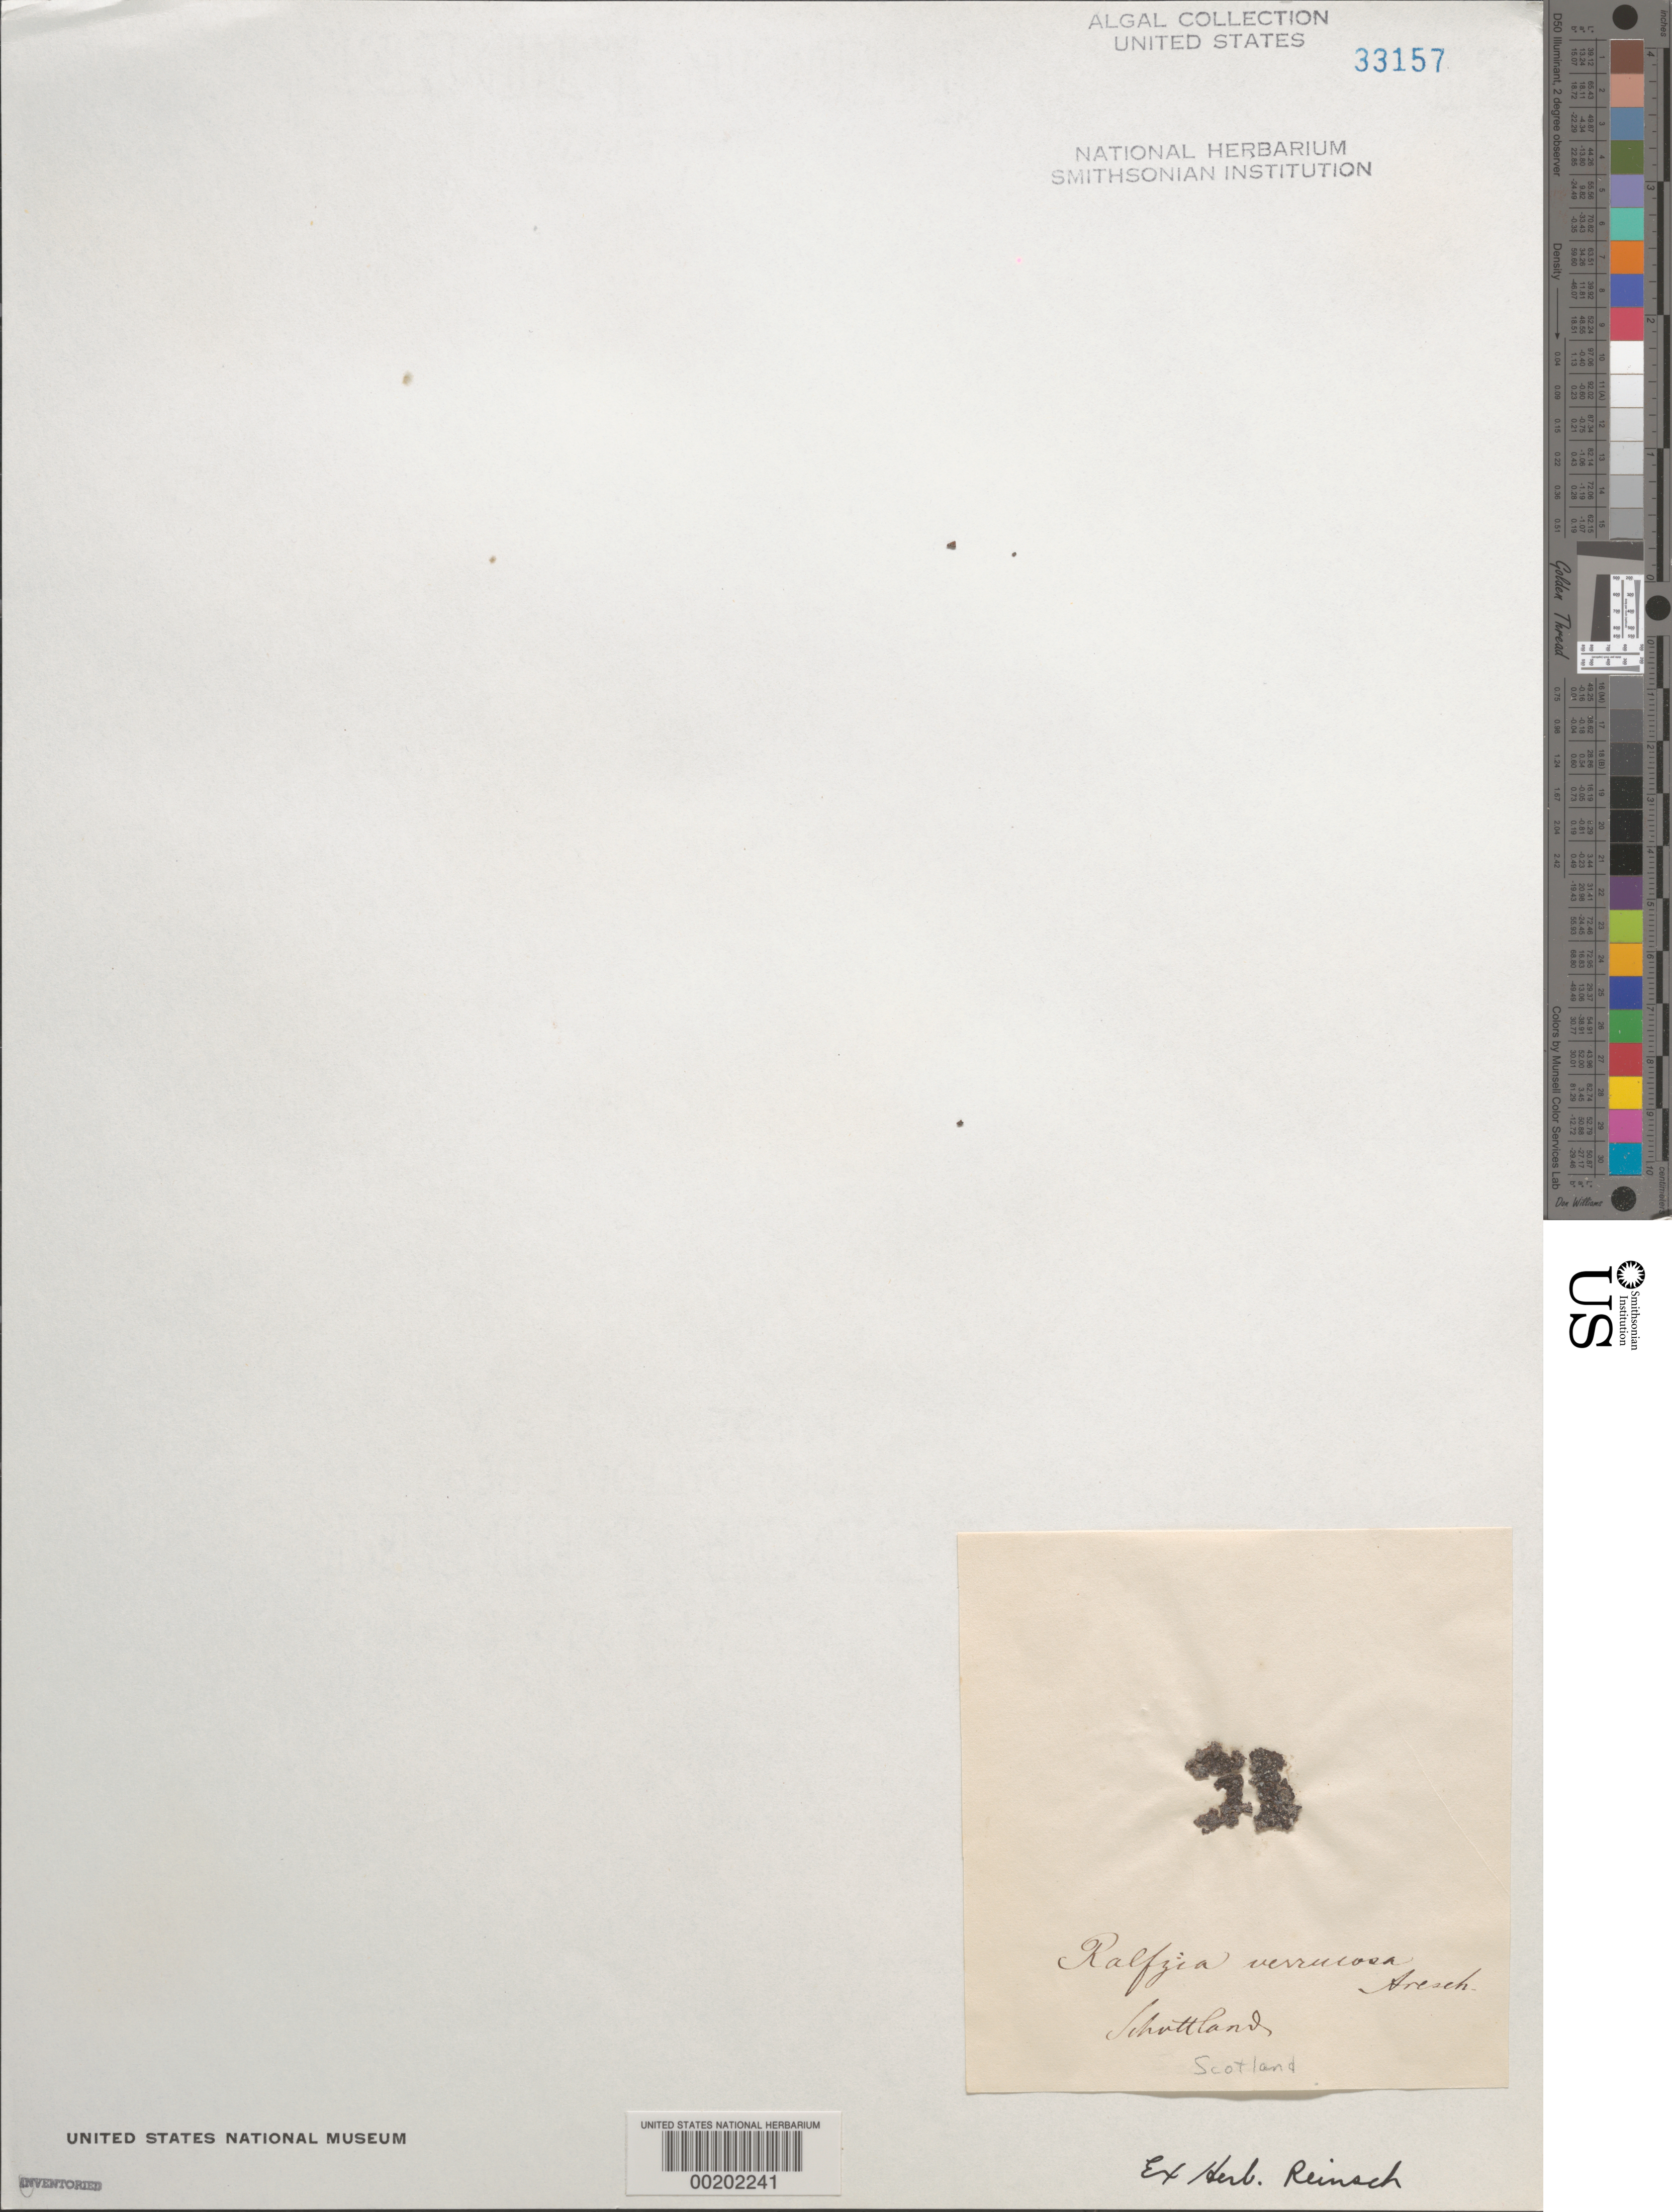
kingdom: Chromista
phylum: Ochrophyta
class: Phaeophyceae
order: Ralfsiales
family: Pseudoralfsiaceae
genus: Pseudoralfsia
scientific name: Pseudoralfsia verrucosa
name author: (Aresch.) Parente et al.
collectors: P.F. Reinsch (herbarium)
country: United Kingdom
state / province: Scotland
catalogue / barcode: US 33157